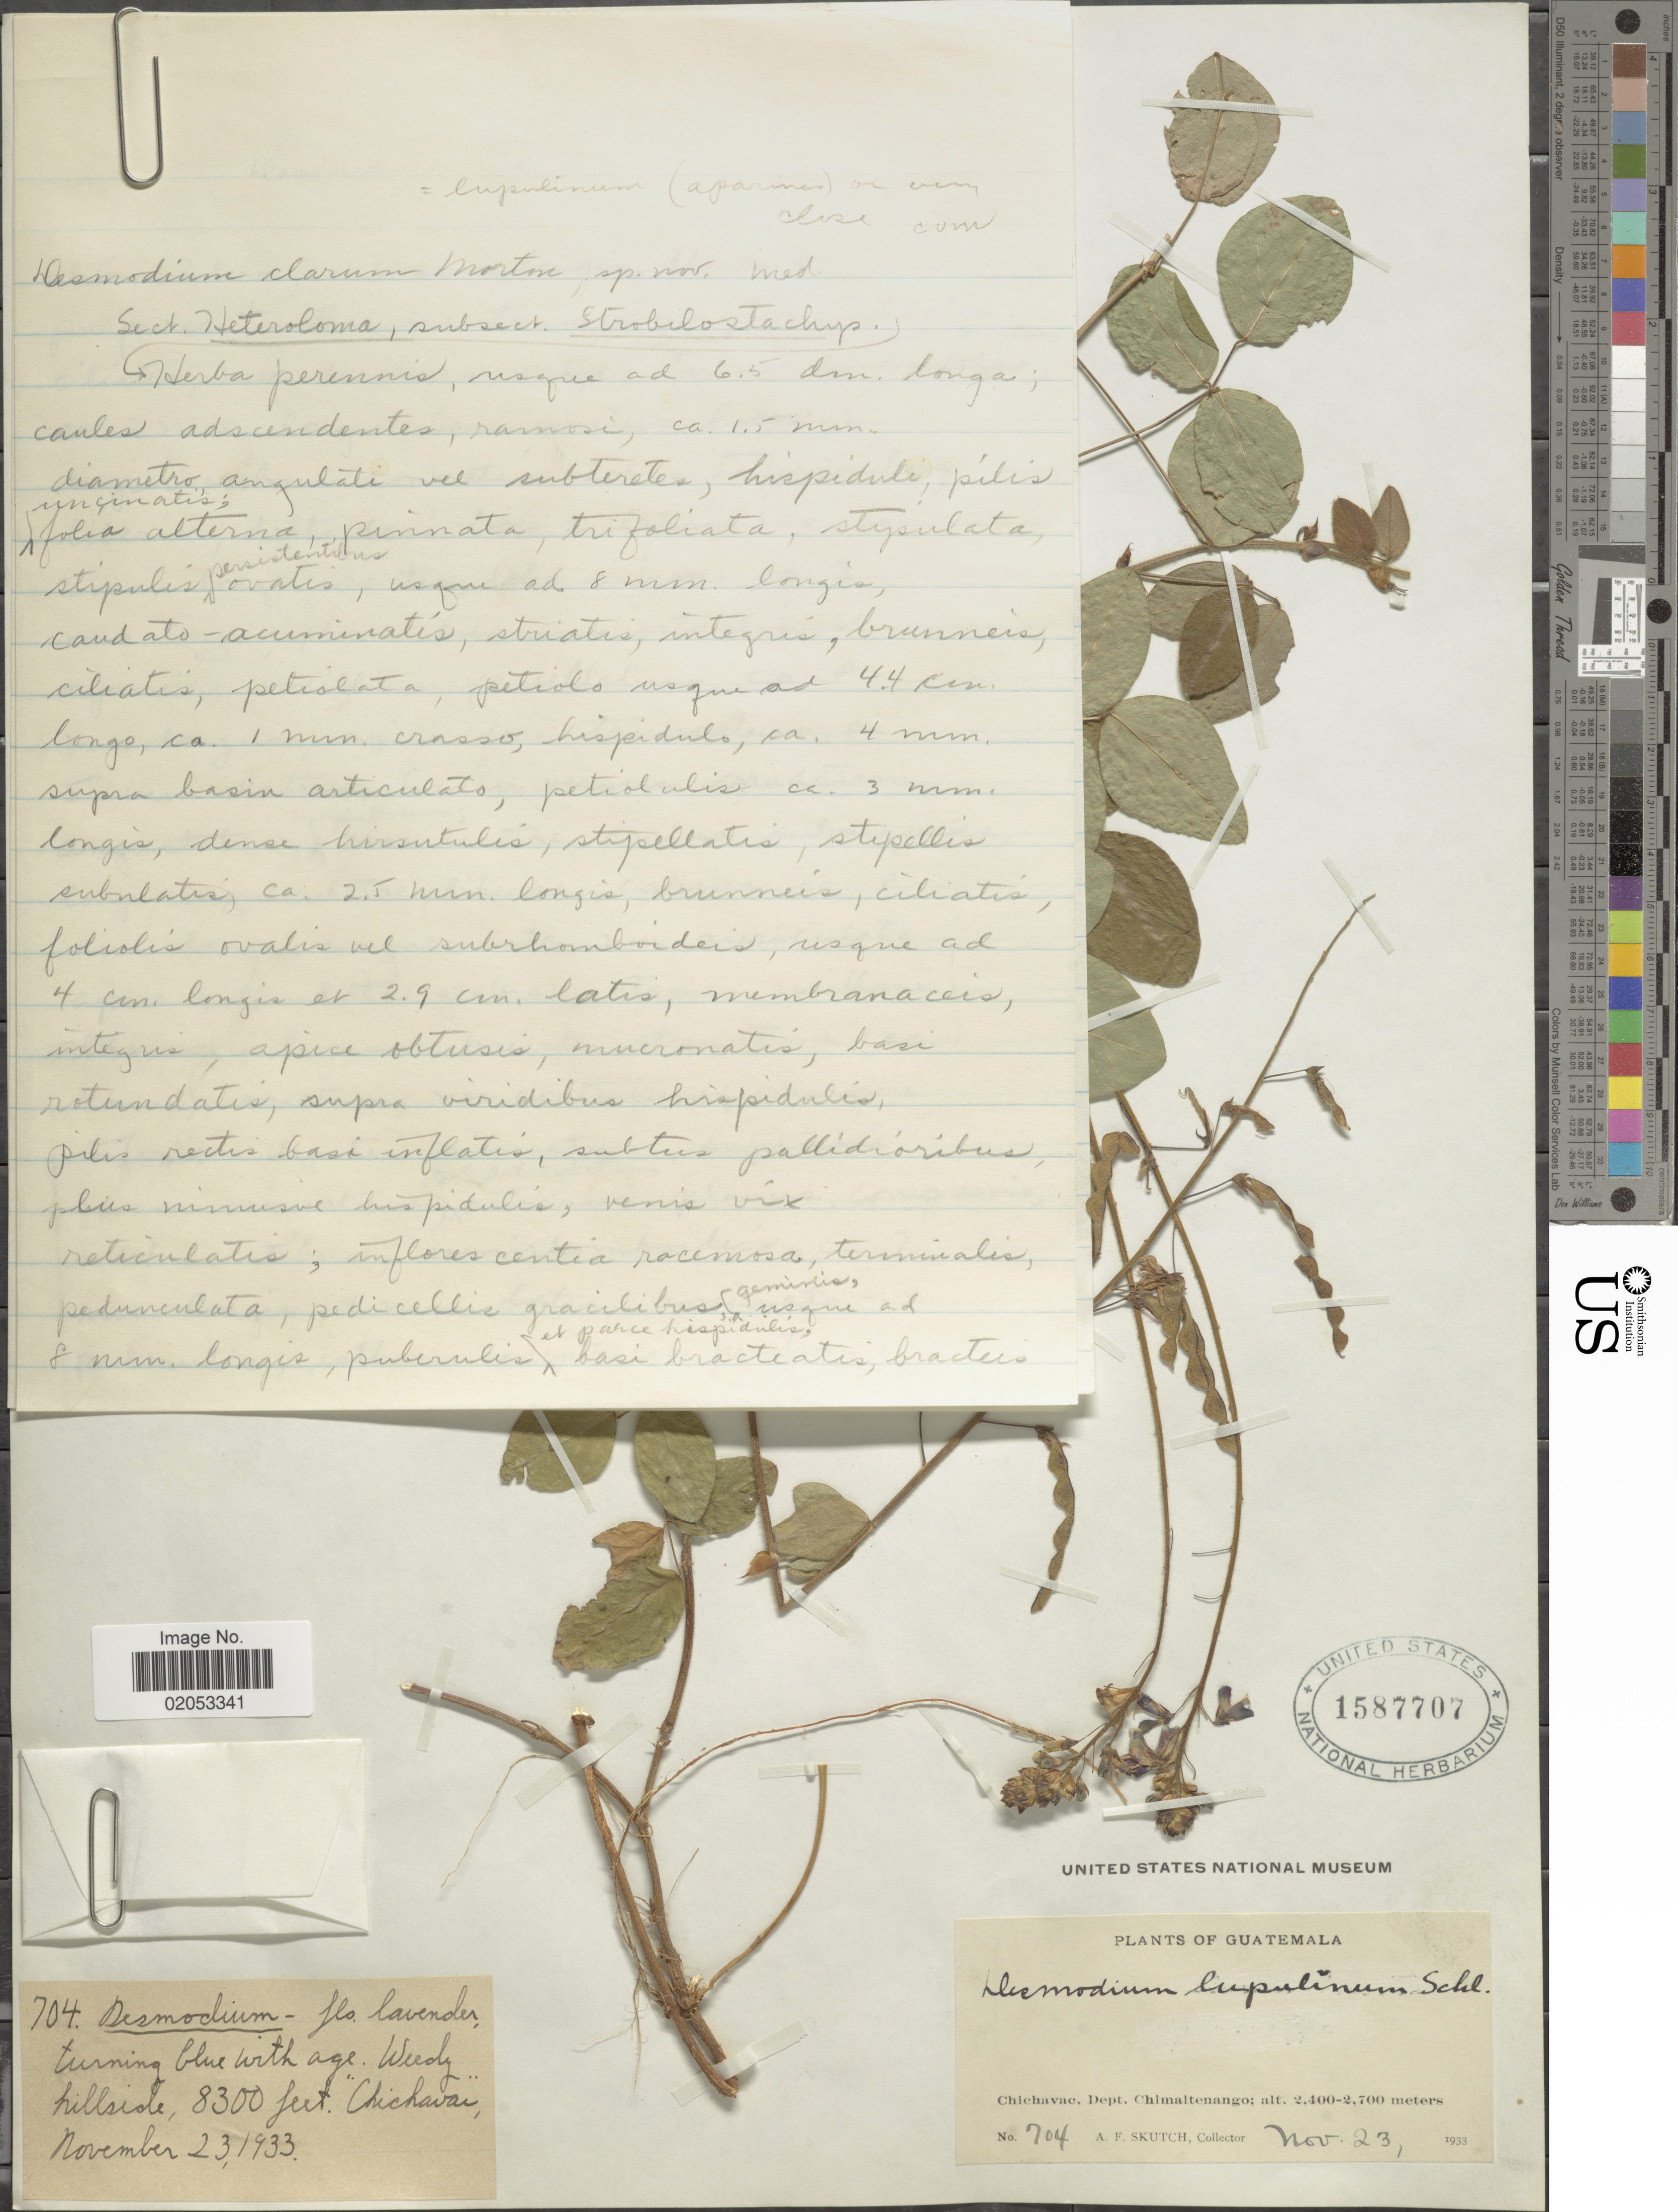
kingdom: Plantae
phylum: Tracheophyta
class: Magnoliopsida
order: Fabales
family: Fabaceae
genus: Desmodium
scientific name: Desmodium aparines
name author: (Link) DC.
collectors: A. F. Skutch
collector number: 704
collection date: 1933-11-23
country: Guatemala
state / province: Chimaltenango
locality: Chichavac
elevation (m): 2400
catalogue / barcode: US 1587707